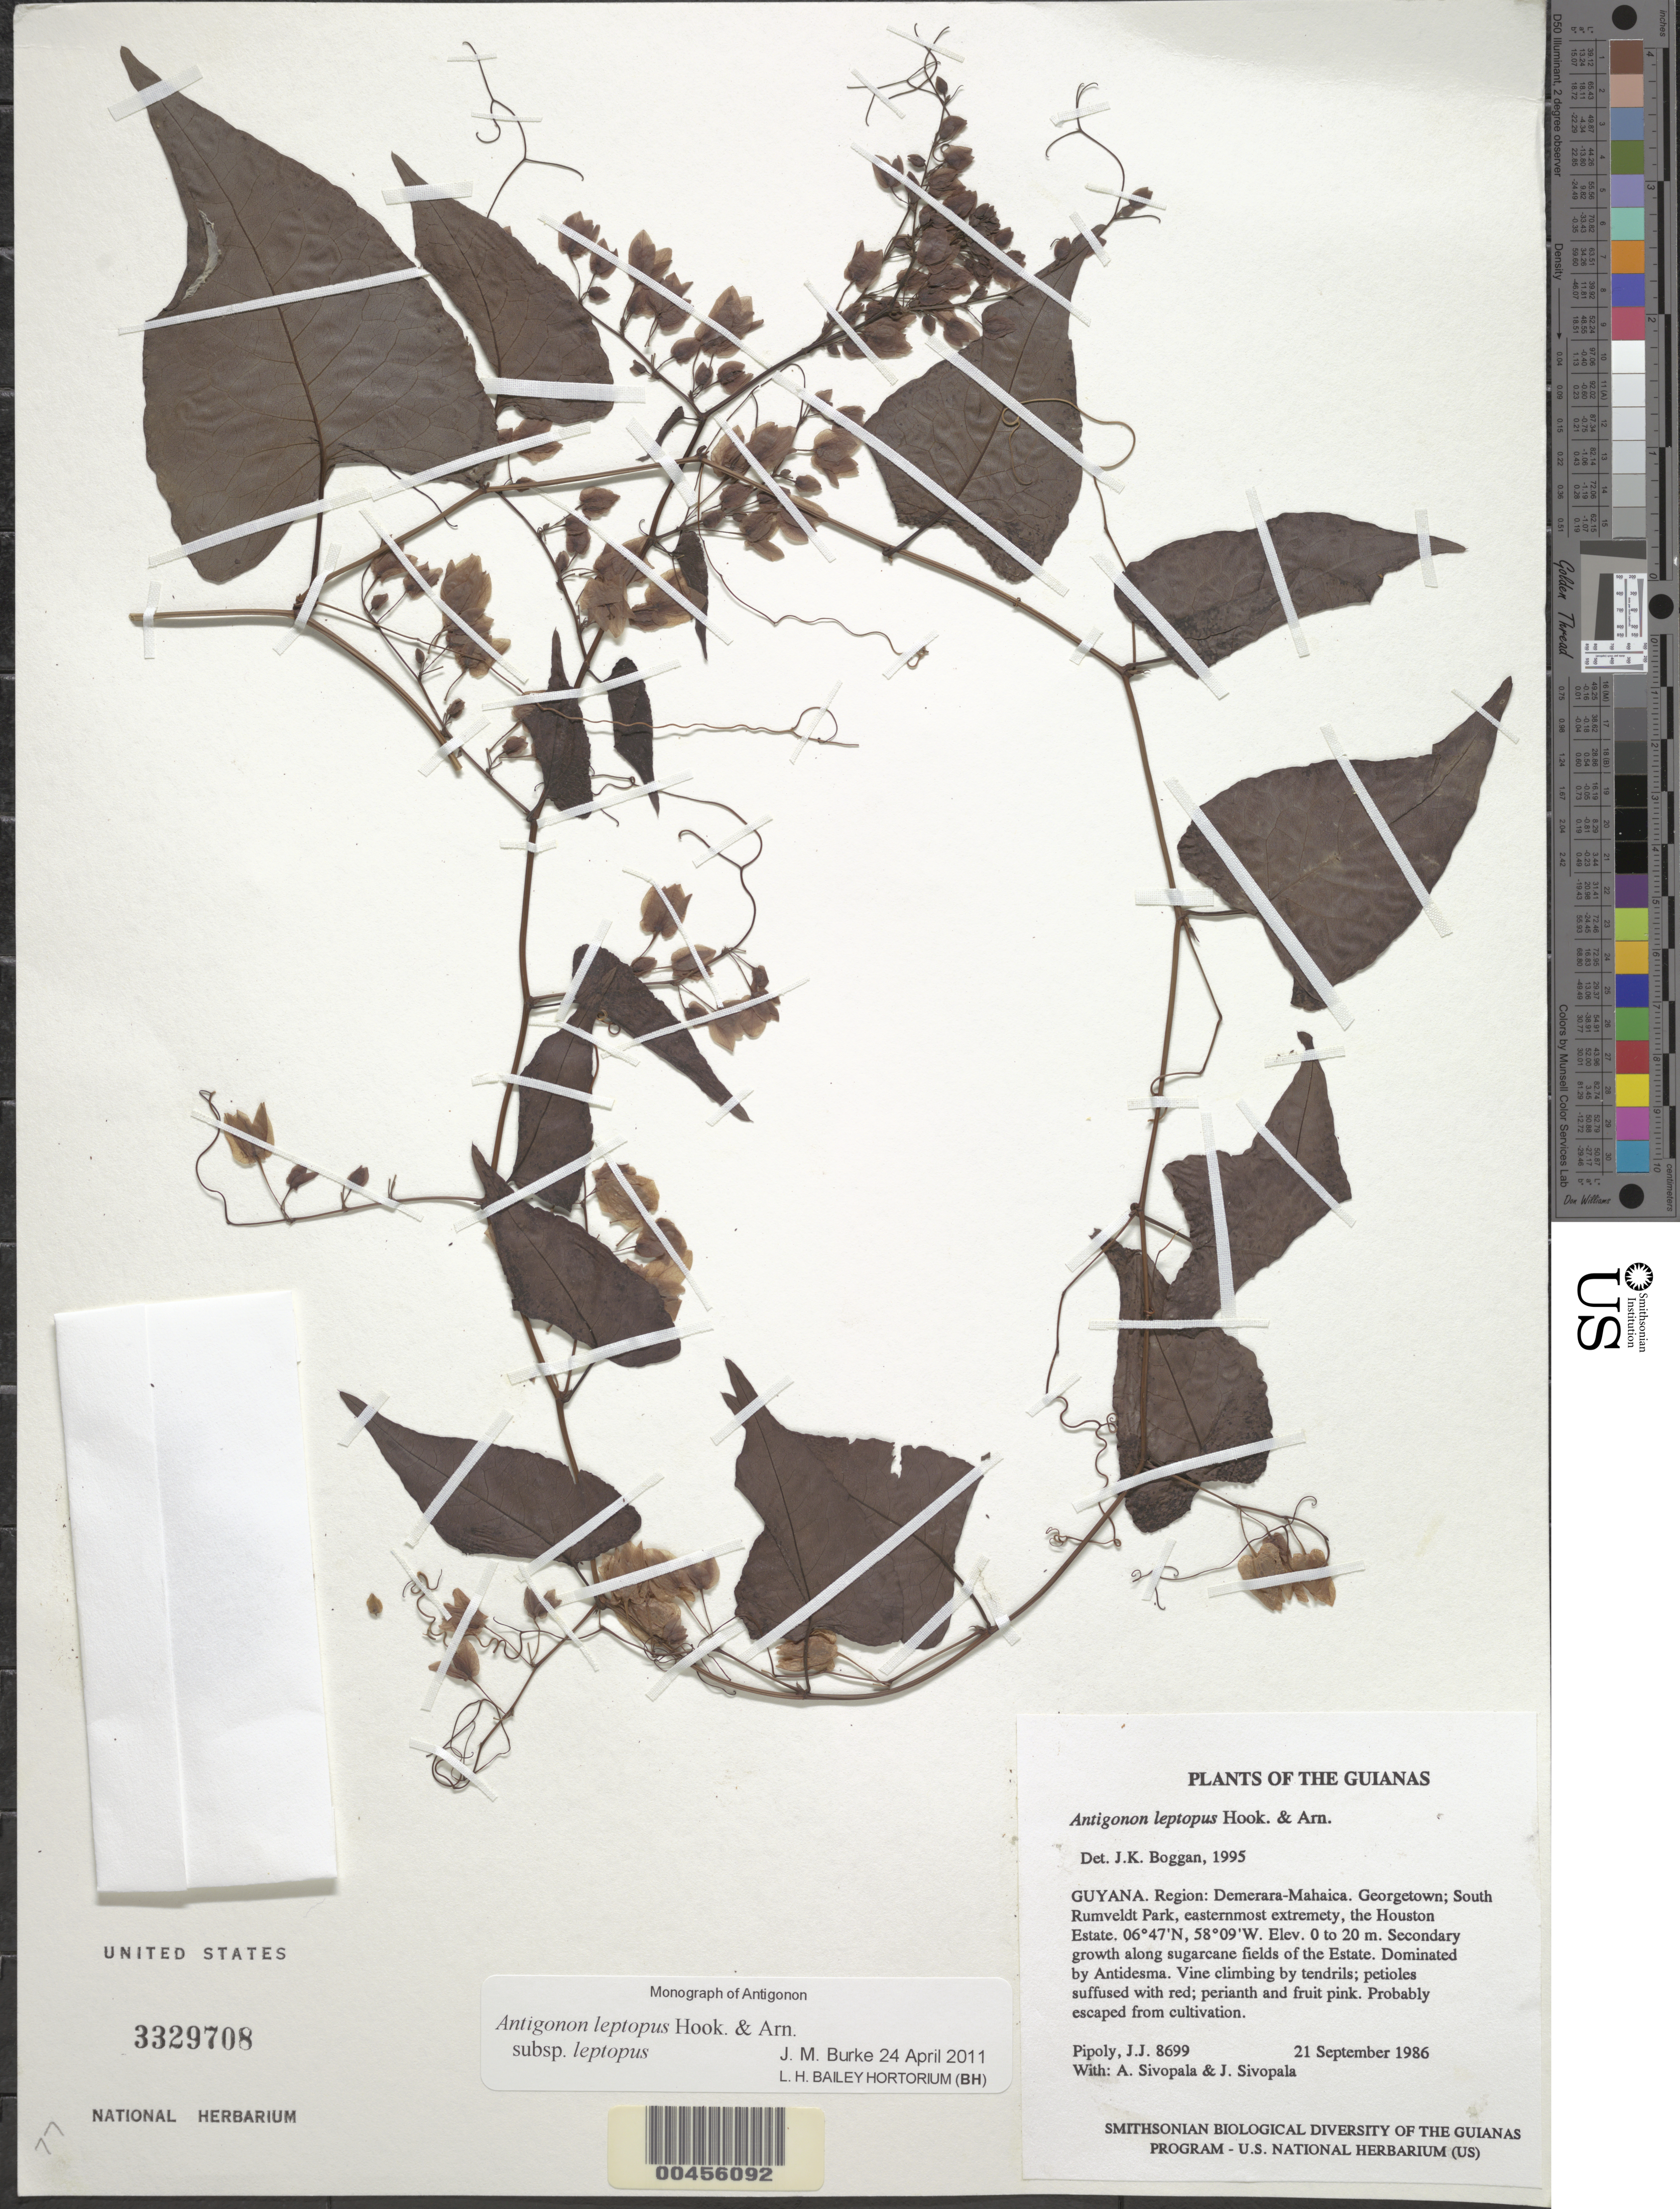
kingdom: Plantae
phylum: Tracheophyta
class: Magnoliopsida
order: Caryophyllales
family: Polygonaceae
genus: Antigonon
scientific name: Antigonon leptopus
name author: Hook. & Arn.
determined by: Boggan, J. K., (US), NMNH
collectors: J. J. Pipoly, A. Sivopala & J. Sivopala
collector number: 8699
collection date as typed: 21 September 1986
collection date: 1986-09-21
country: Guyana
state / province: Demerara-Mahaica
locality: Georgetown; South Rumveldt Park, easternmost extremety, the Houston Estate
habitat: Secondary growth along sugarcane fields of the Estate. Dominated by Antidesma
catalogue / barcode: US 3329708